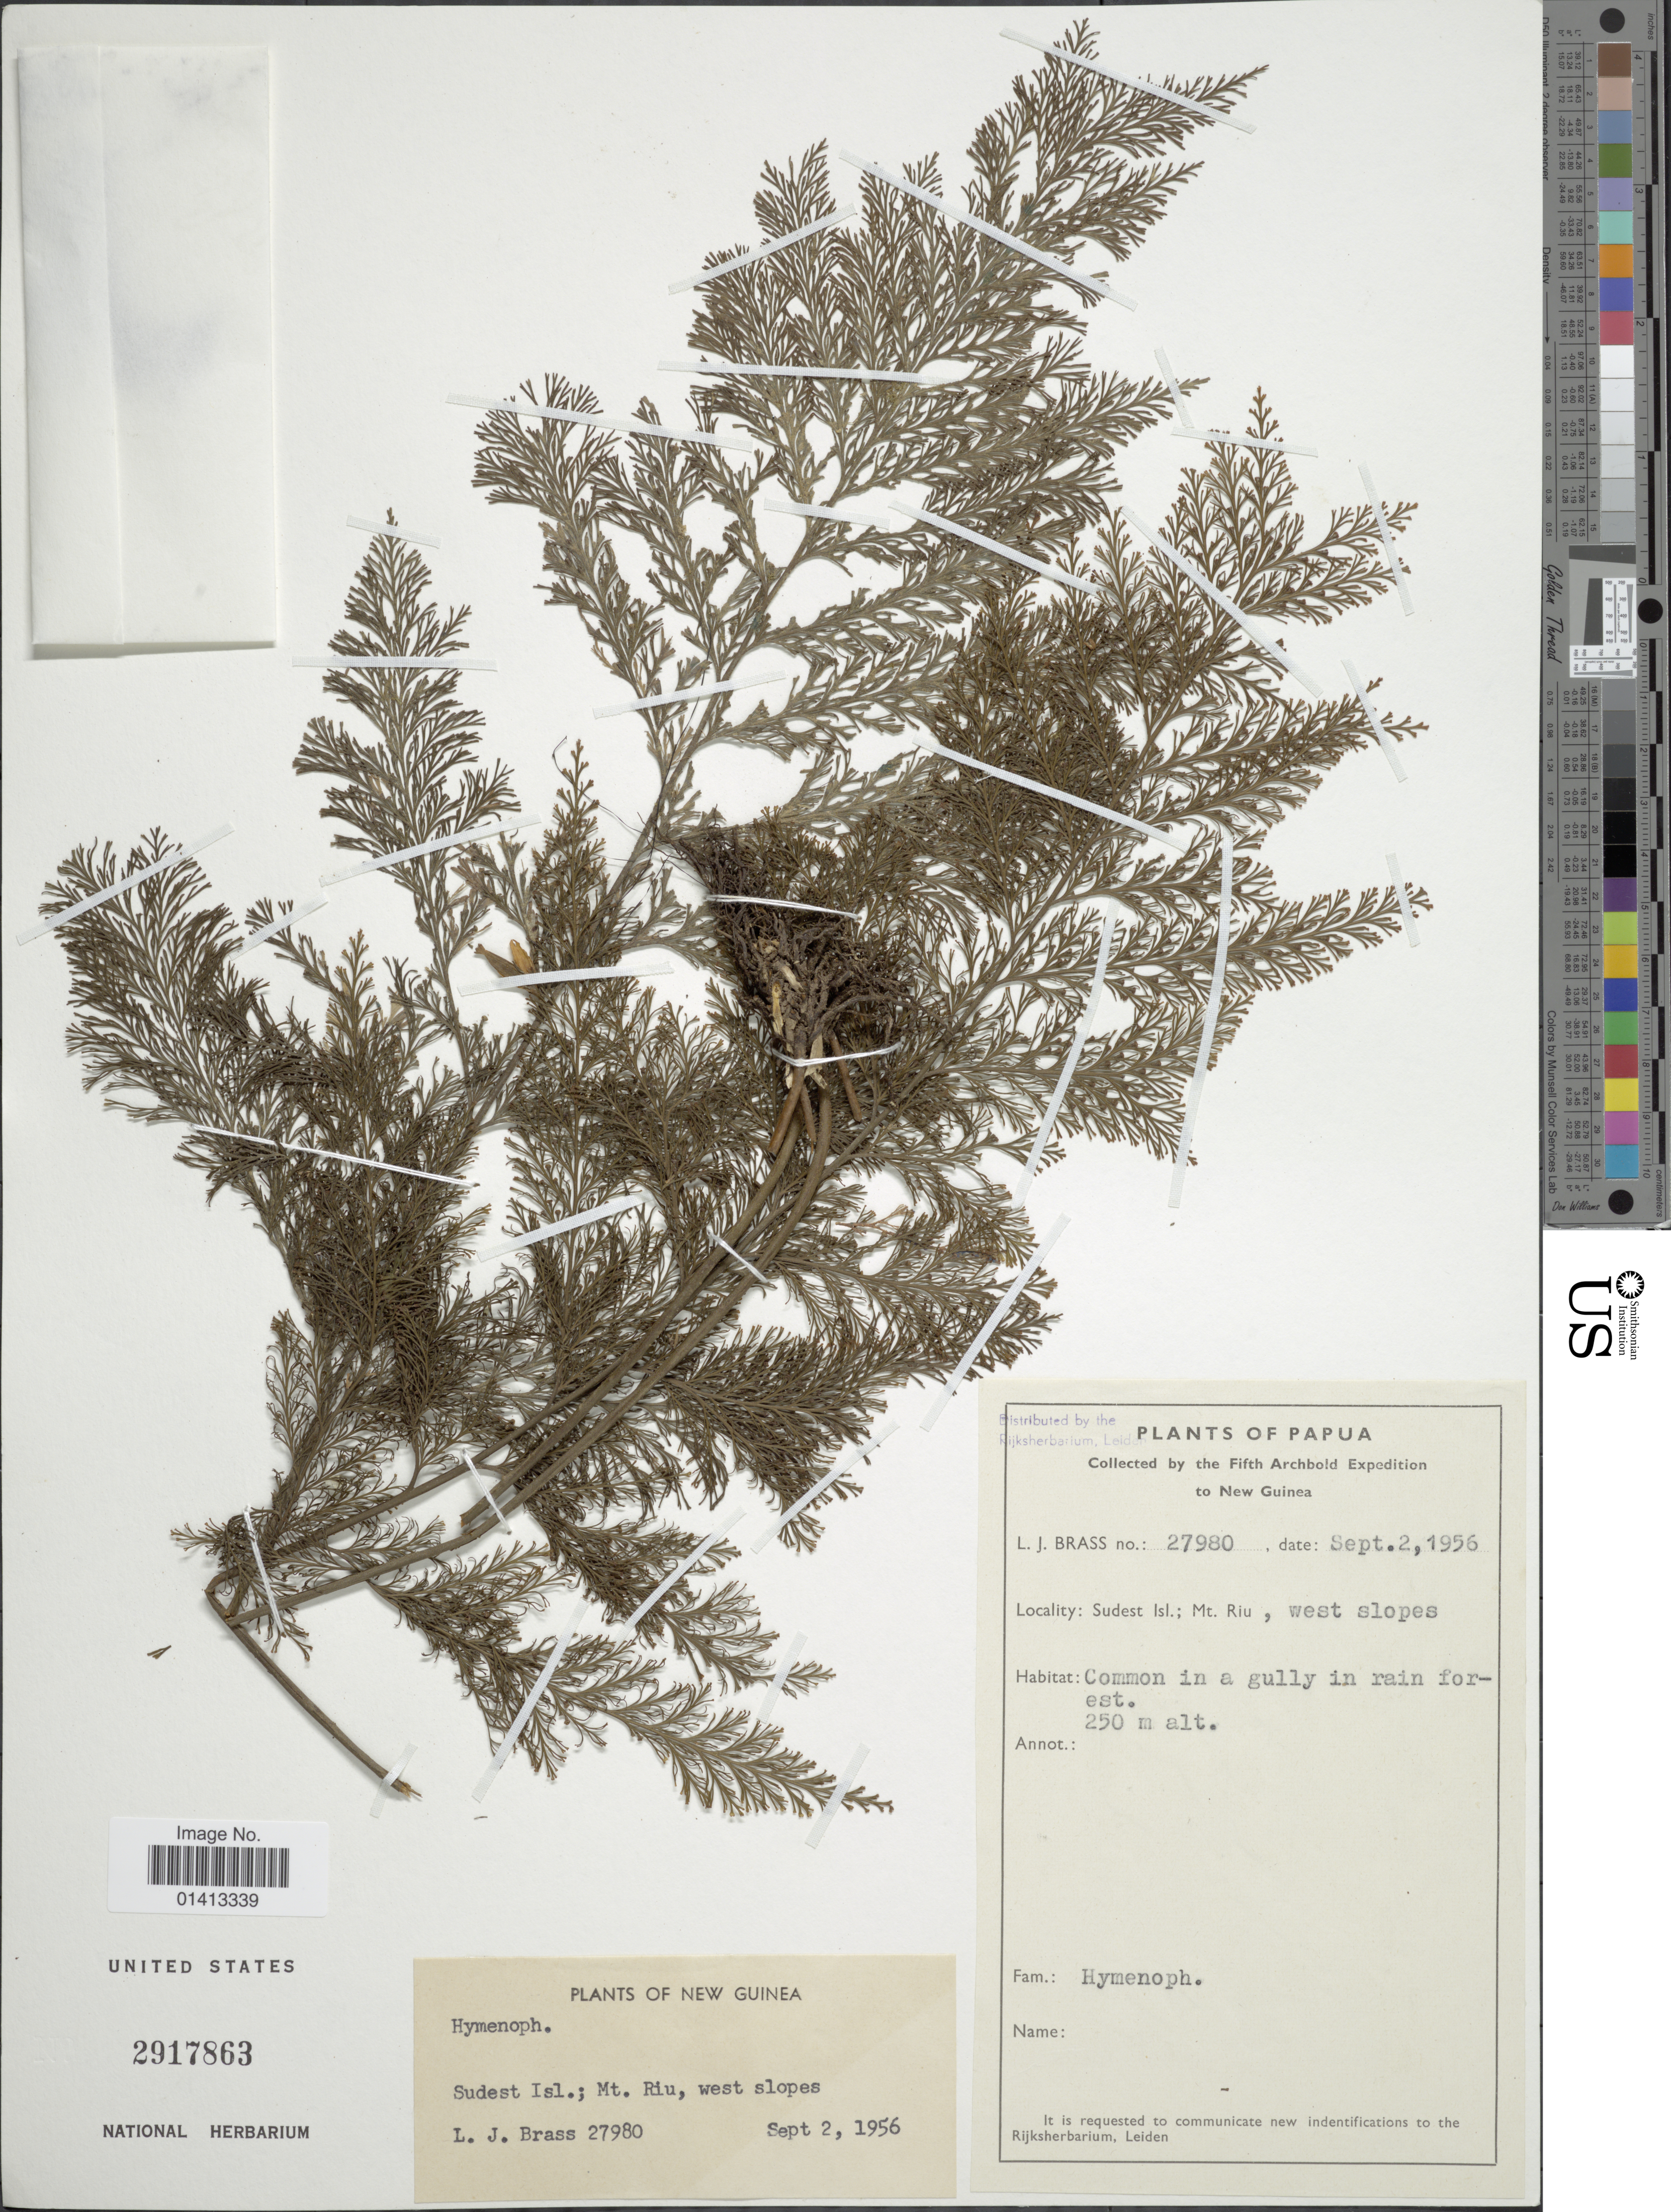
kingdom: Plantae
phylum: Tracheophyta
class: Polypodiopsida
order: Hymenophyllales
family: Hymenophyllaceae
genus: Crepidomanes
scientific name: Crepidomanes sp.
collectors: L. J. Brass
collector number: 27980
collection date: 1956-09-02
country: Papua New Guinea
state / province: Milne Bay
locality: Sudest Isl; Mt Rui, west slope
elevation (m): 250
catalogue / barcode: US 2917863